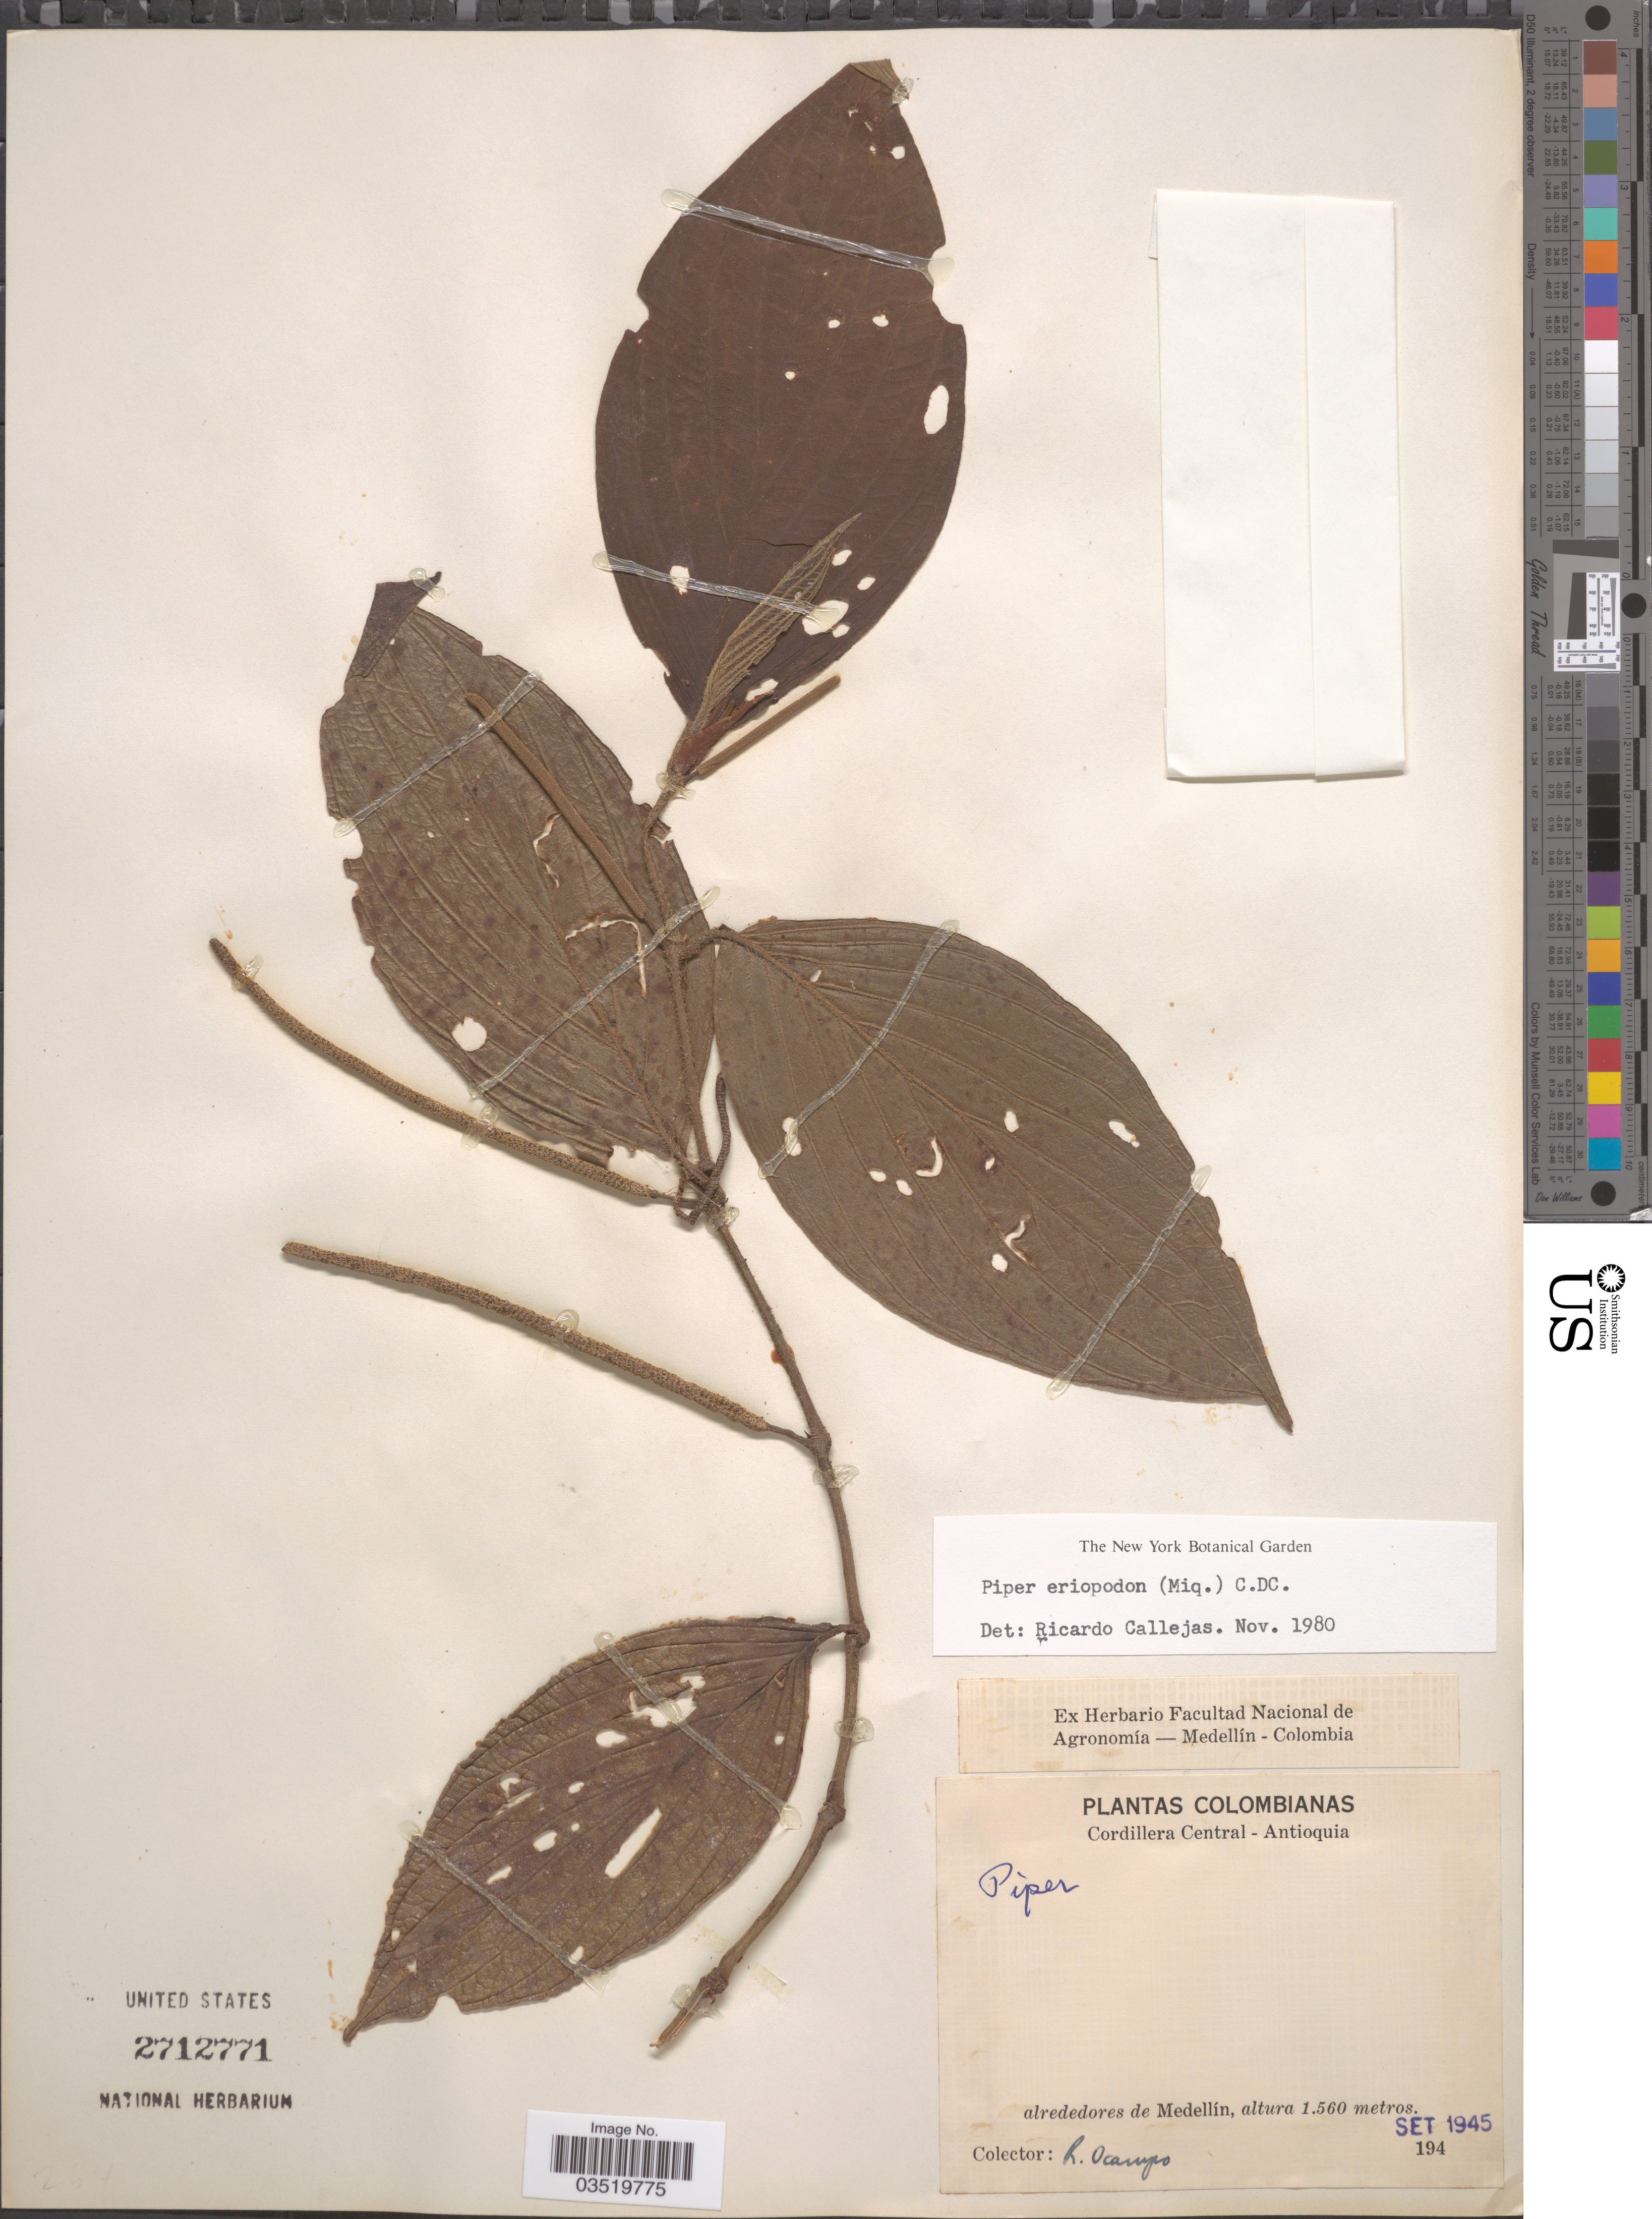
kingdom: Plantae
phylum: Tracheophyta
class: Magnoliopsida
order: Piperales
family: Piperaceae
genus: Piper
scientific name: Piper eriopodon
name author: C. DC.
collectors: R. Ocampo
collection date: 1945-09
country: Colombia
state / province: Antioquia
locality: Cordillera Central. Alrededores de Medellín.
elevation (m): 1560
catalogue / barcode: US 2712771